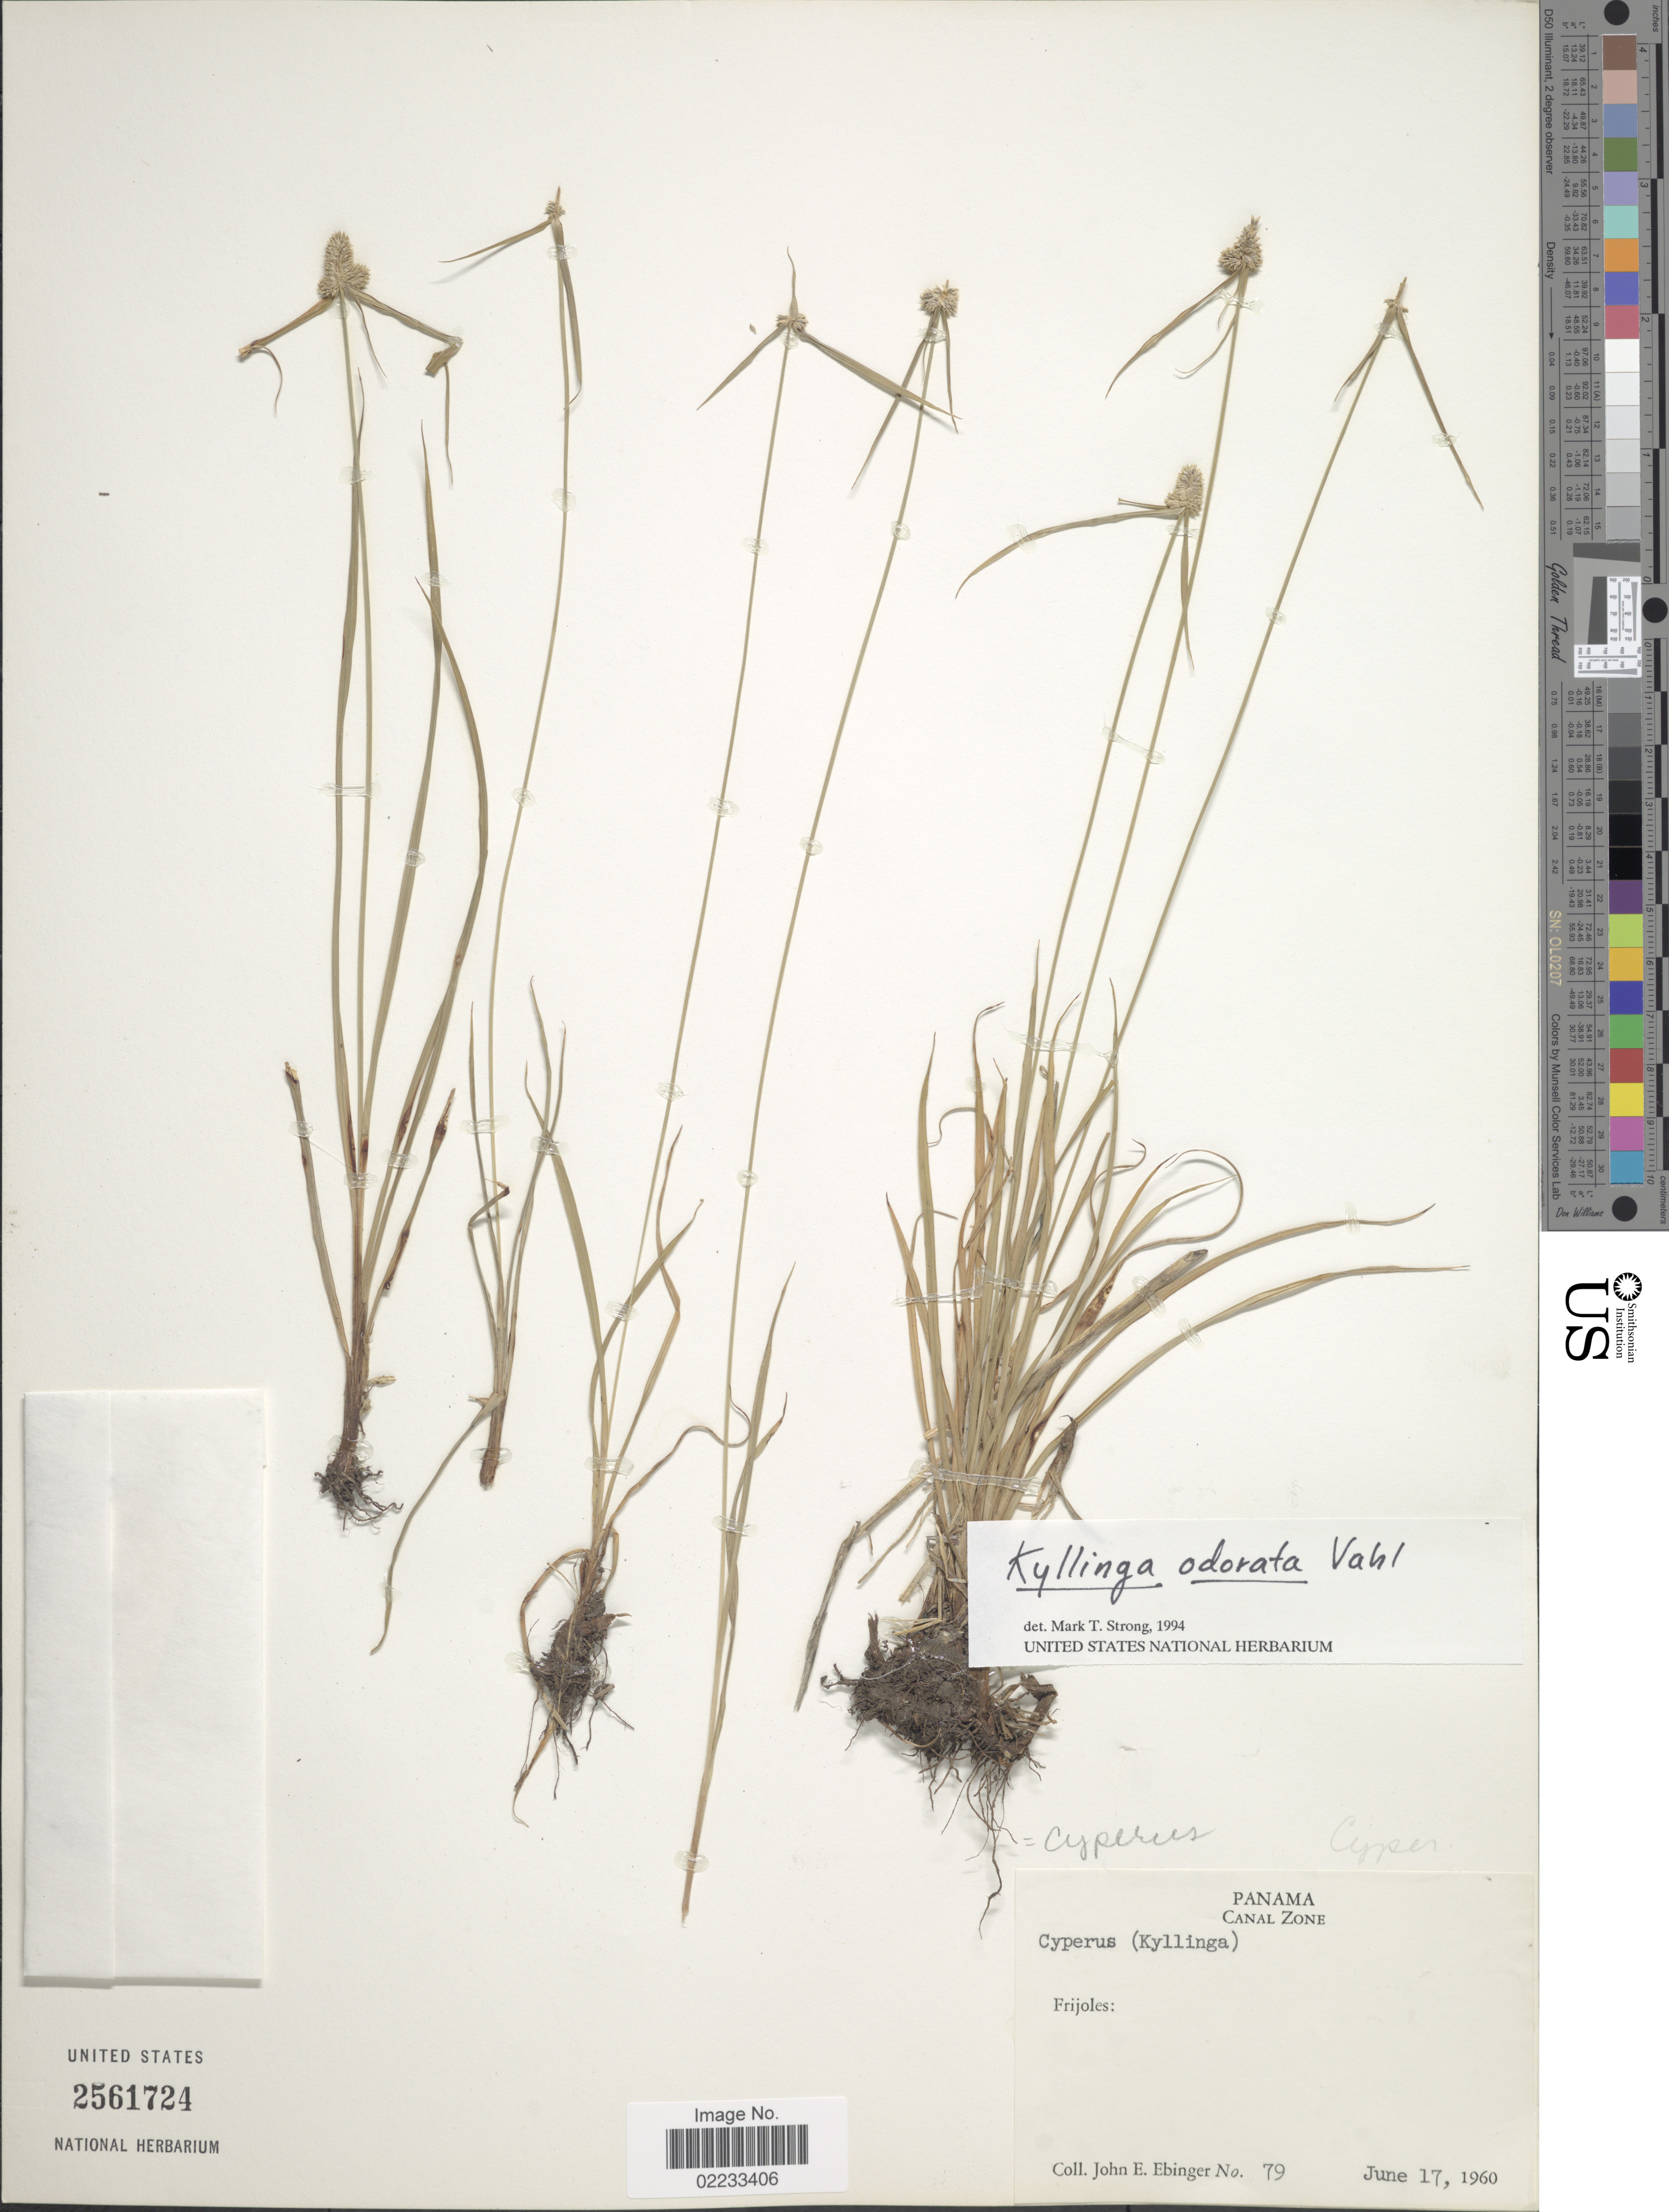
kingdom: Plantae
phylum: Tracheophyta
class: Liliopsida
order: Poales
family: Cyperaceae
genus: Cyperus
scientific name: Cyperus sesquiflorus subsp. sesquiflorus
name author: (Torr.) Mattf. & Kük.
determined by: Strong, M. T., (US), Smithsonian Institution - National Museum of Natural History (UNITED STATES)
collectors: J. Ebinger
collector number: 79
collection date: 1960-06-17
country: Panama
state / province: Colón / Panamá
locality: Canal Zone. Frijoles:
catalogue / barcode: US 2561724